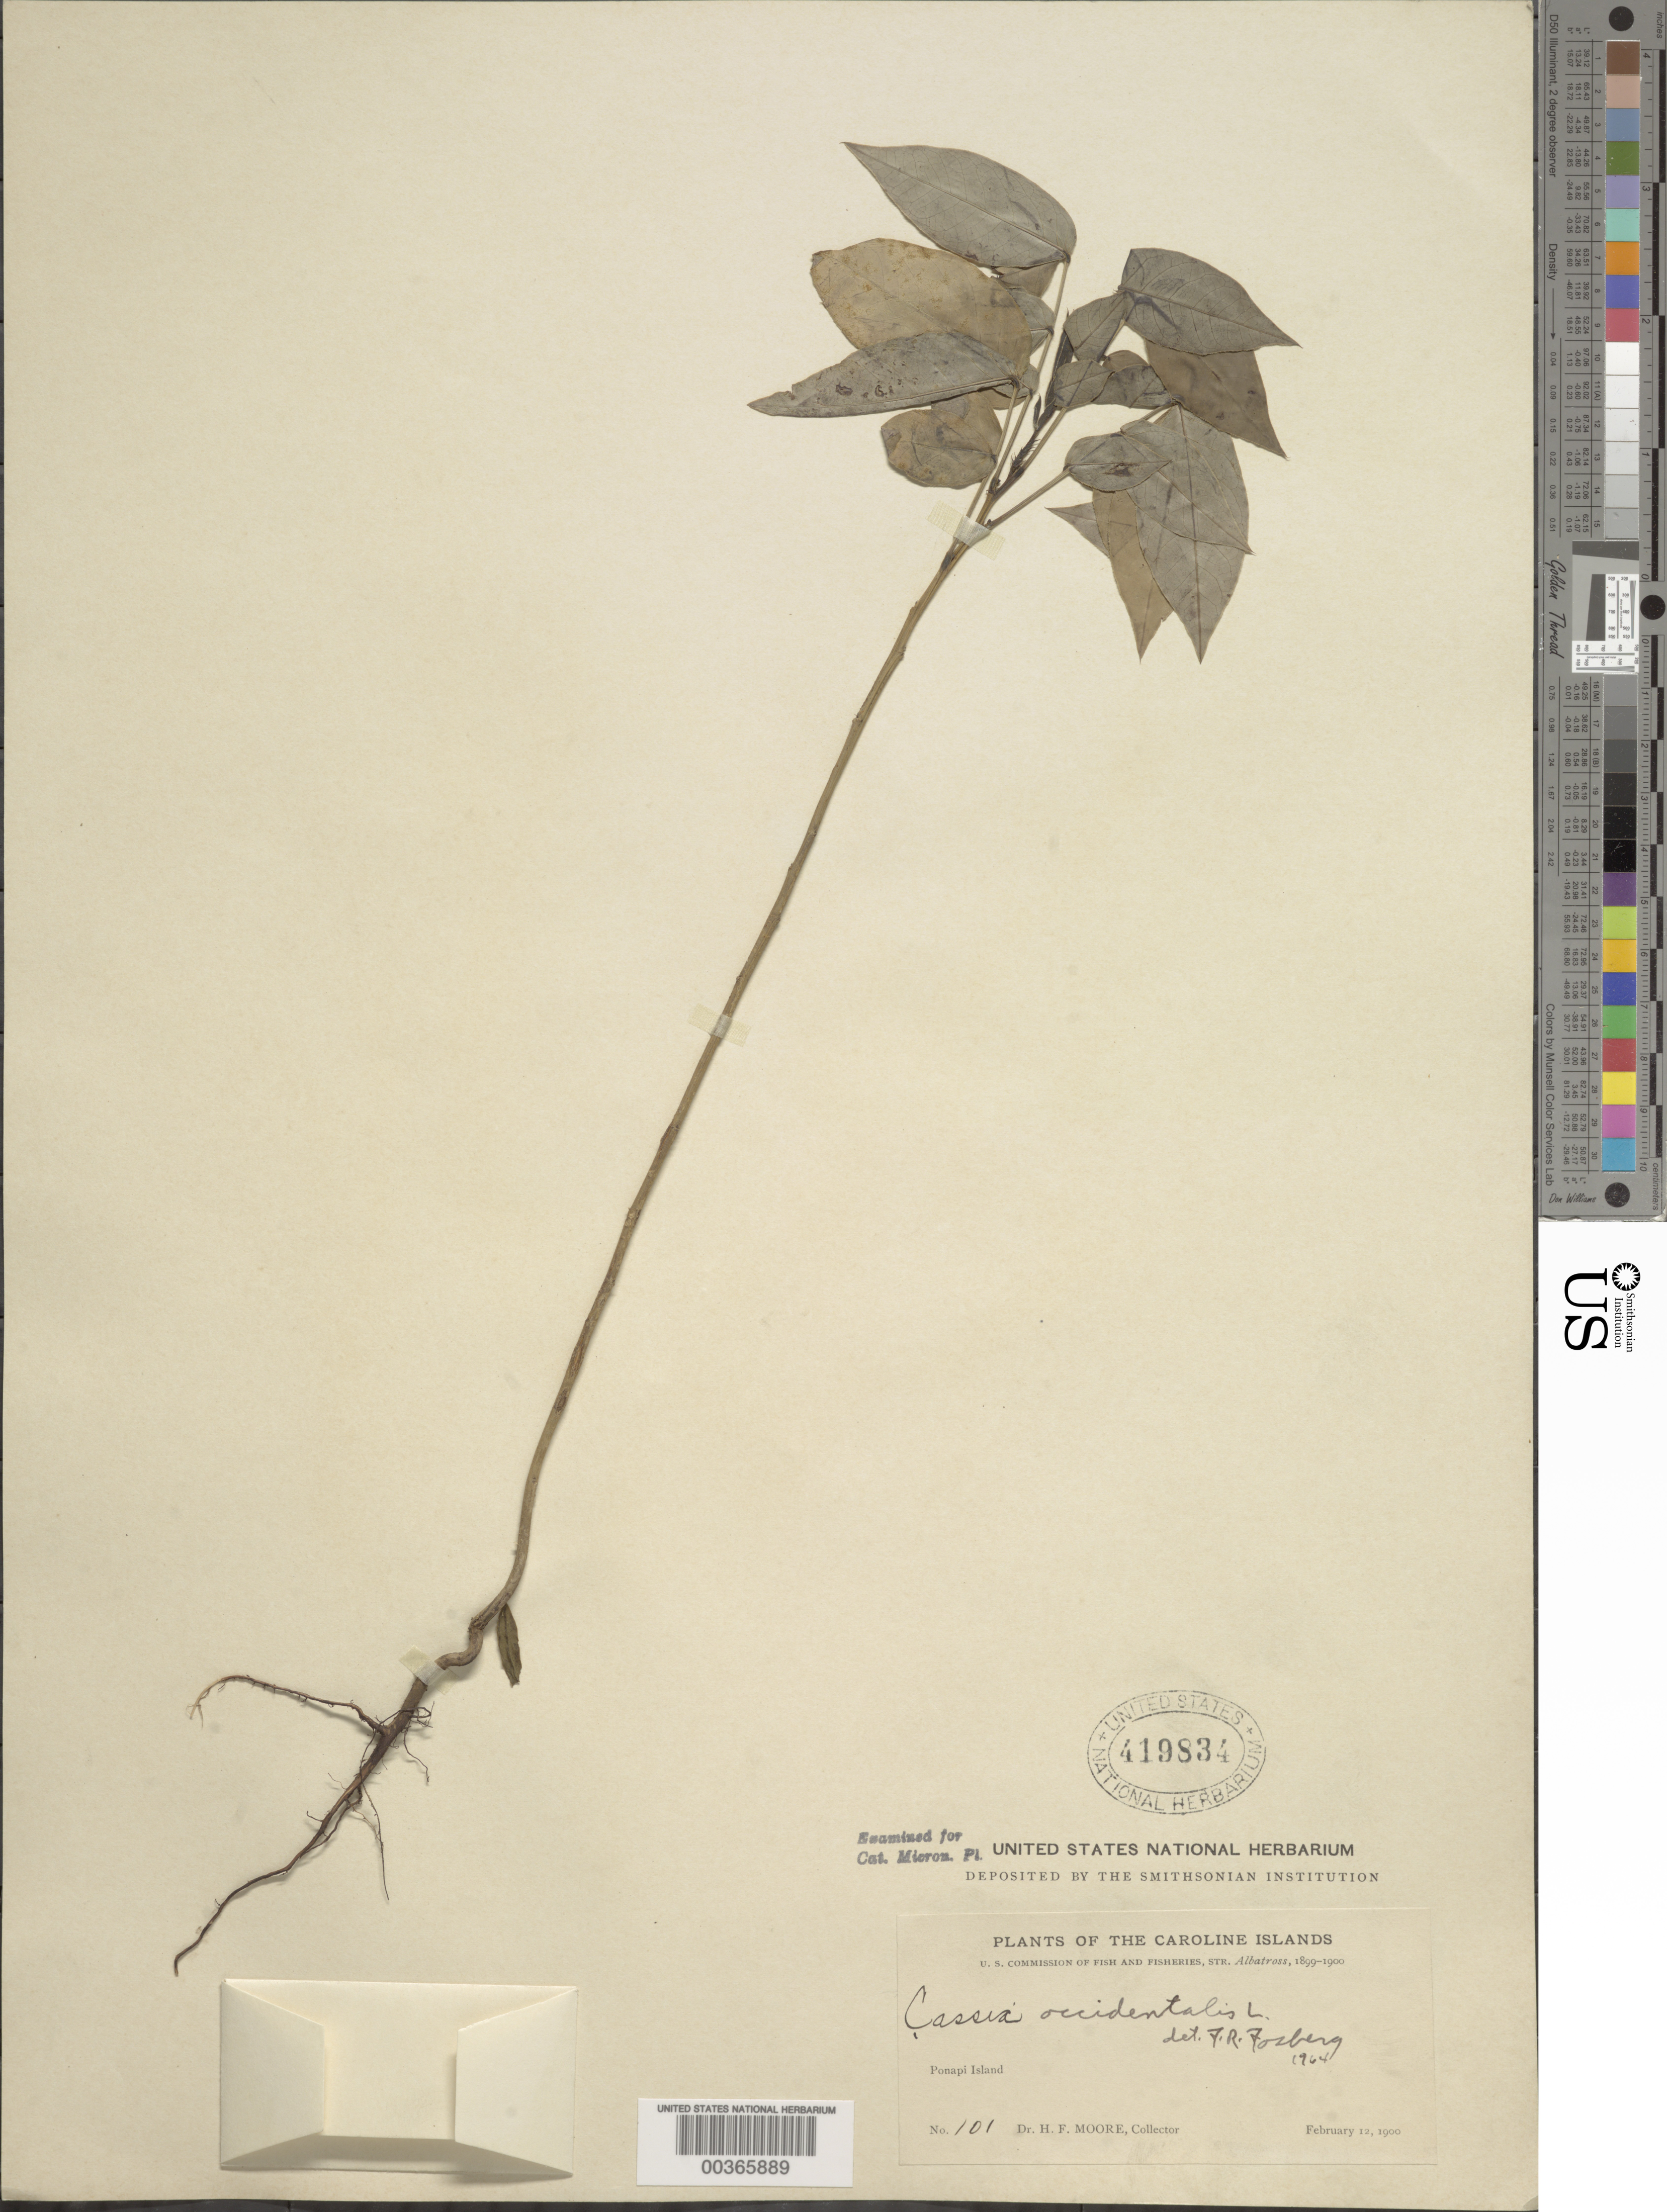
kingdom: Plantae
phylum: Tracheophyta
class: Magnoliopsida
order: Fabales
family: Fabaceae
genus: Senna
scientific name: Senna occidentalis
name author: (L.) Link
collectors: H. F. Moore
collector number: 101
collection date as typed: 12 Feb 1900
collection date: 1900-02-12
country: Micronesia, Federated States of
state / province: Pohnpei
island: Pohnpei [Ponape]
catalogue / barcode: US 419834